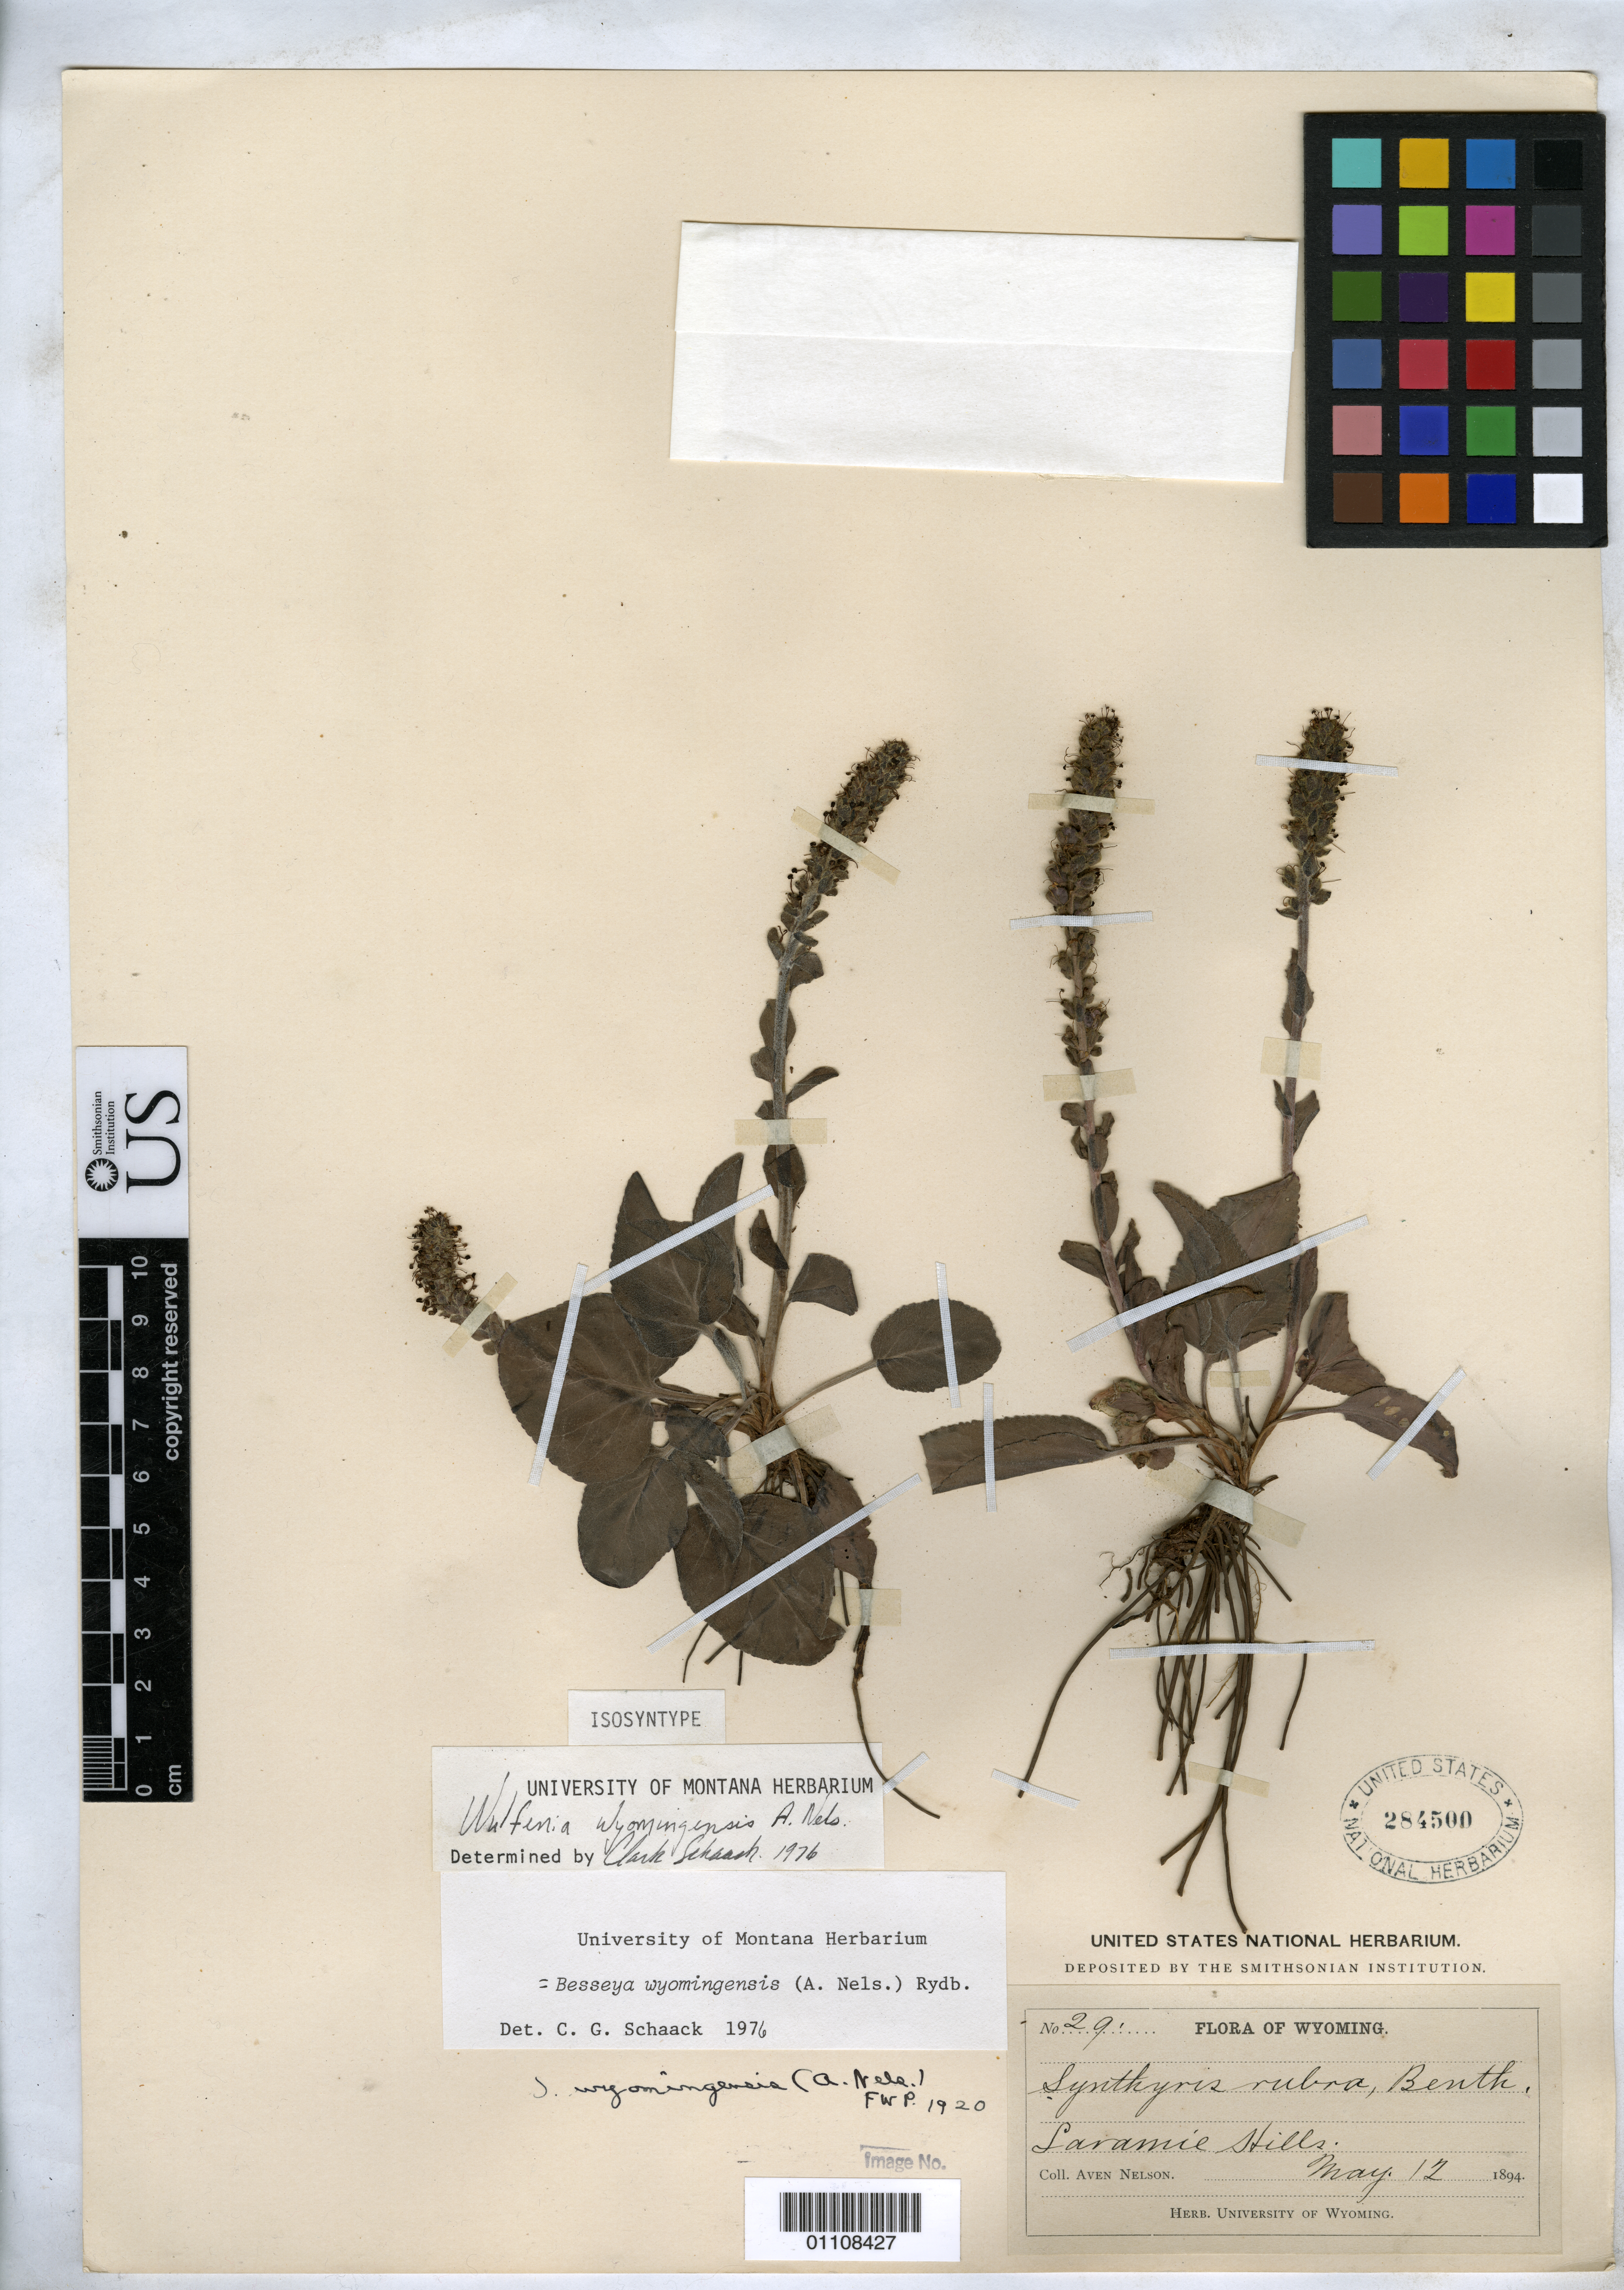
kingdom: Plantae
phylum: Tracheophyta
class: Magnoliopsida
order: Lamiales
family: Plantaginaceae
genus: Wulfenia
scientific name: Wulfenia wyomingensis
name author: A. Nelson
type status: Isosyntype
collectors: A. Nelson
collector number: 29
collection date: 1894-05-12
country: United States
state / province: Wyoming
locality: saramie Hills.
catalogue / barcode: US 284500